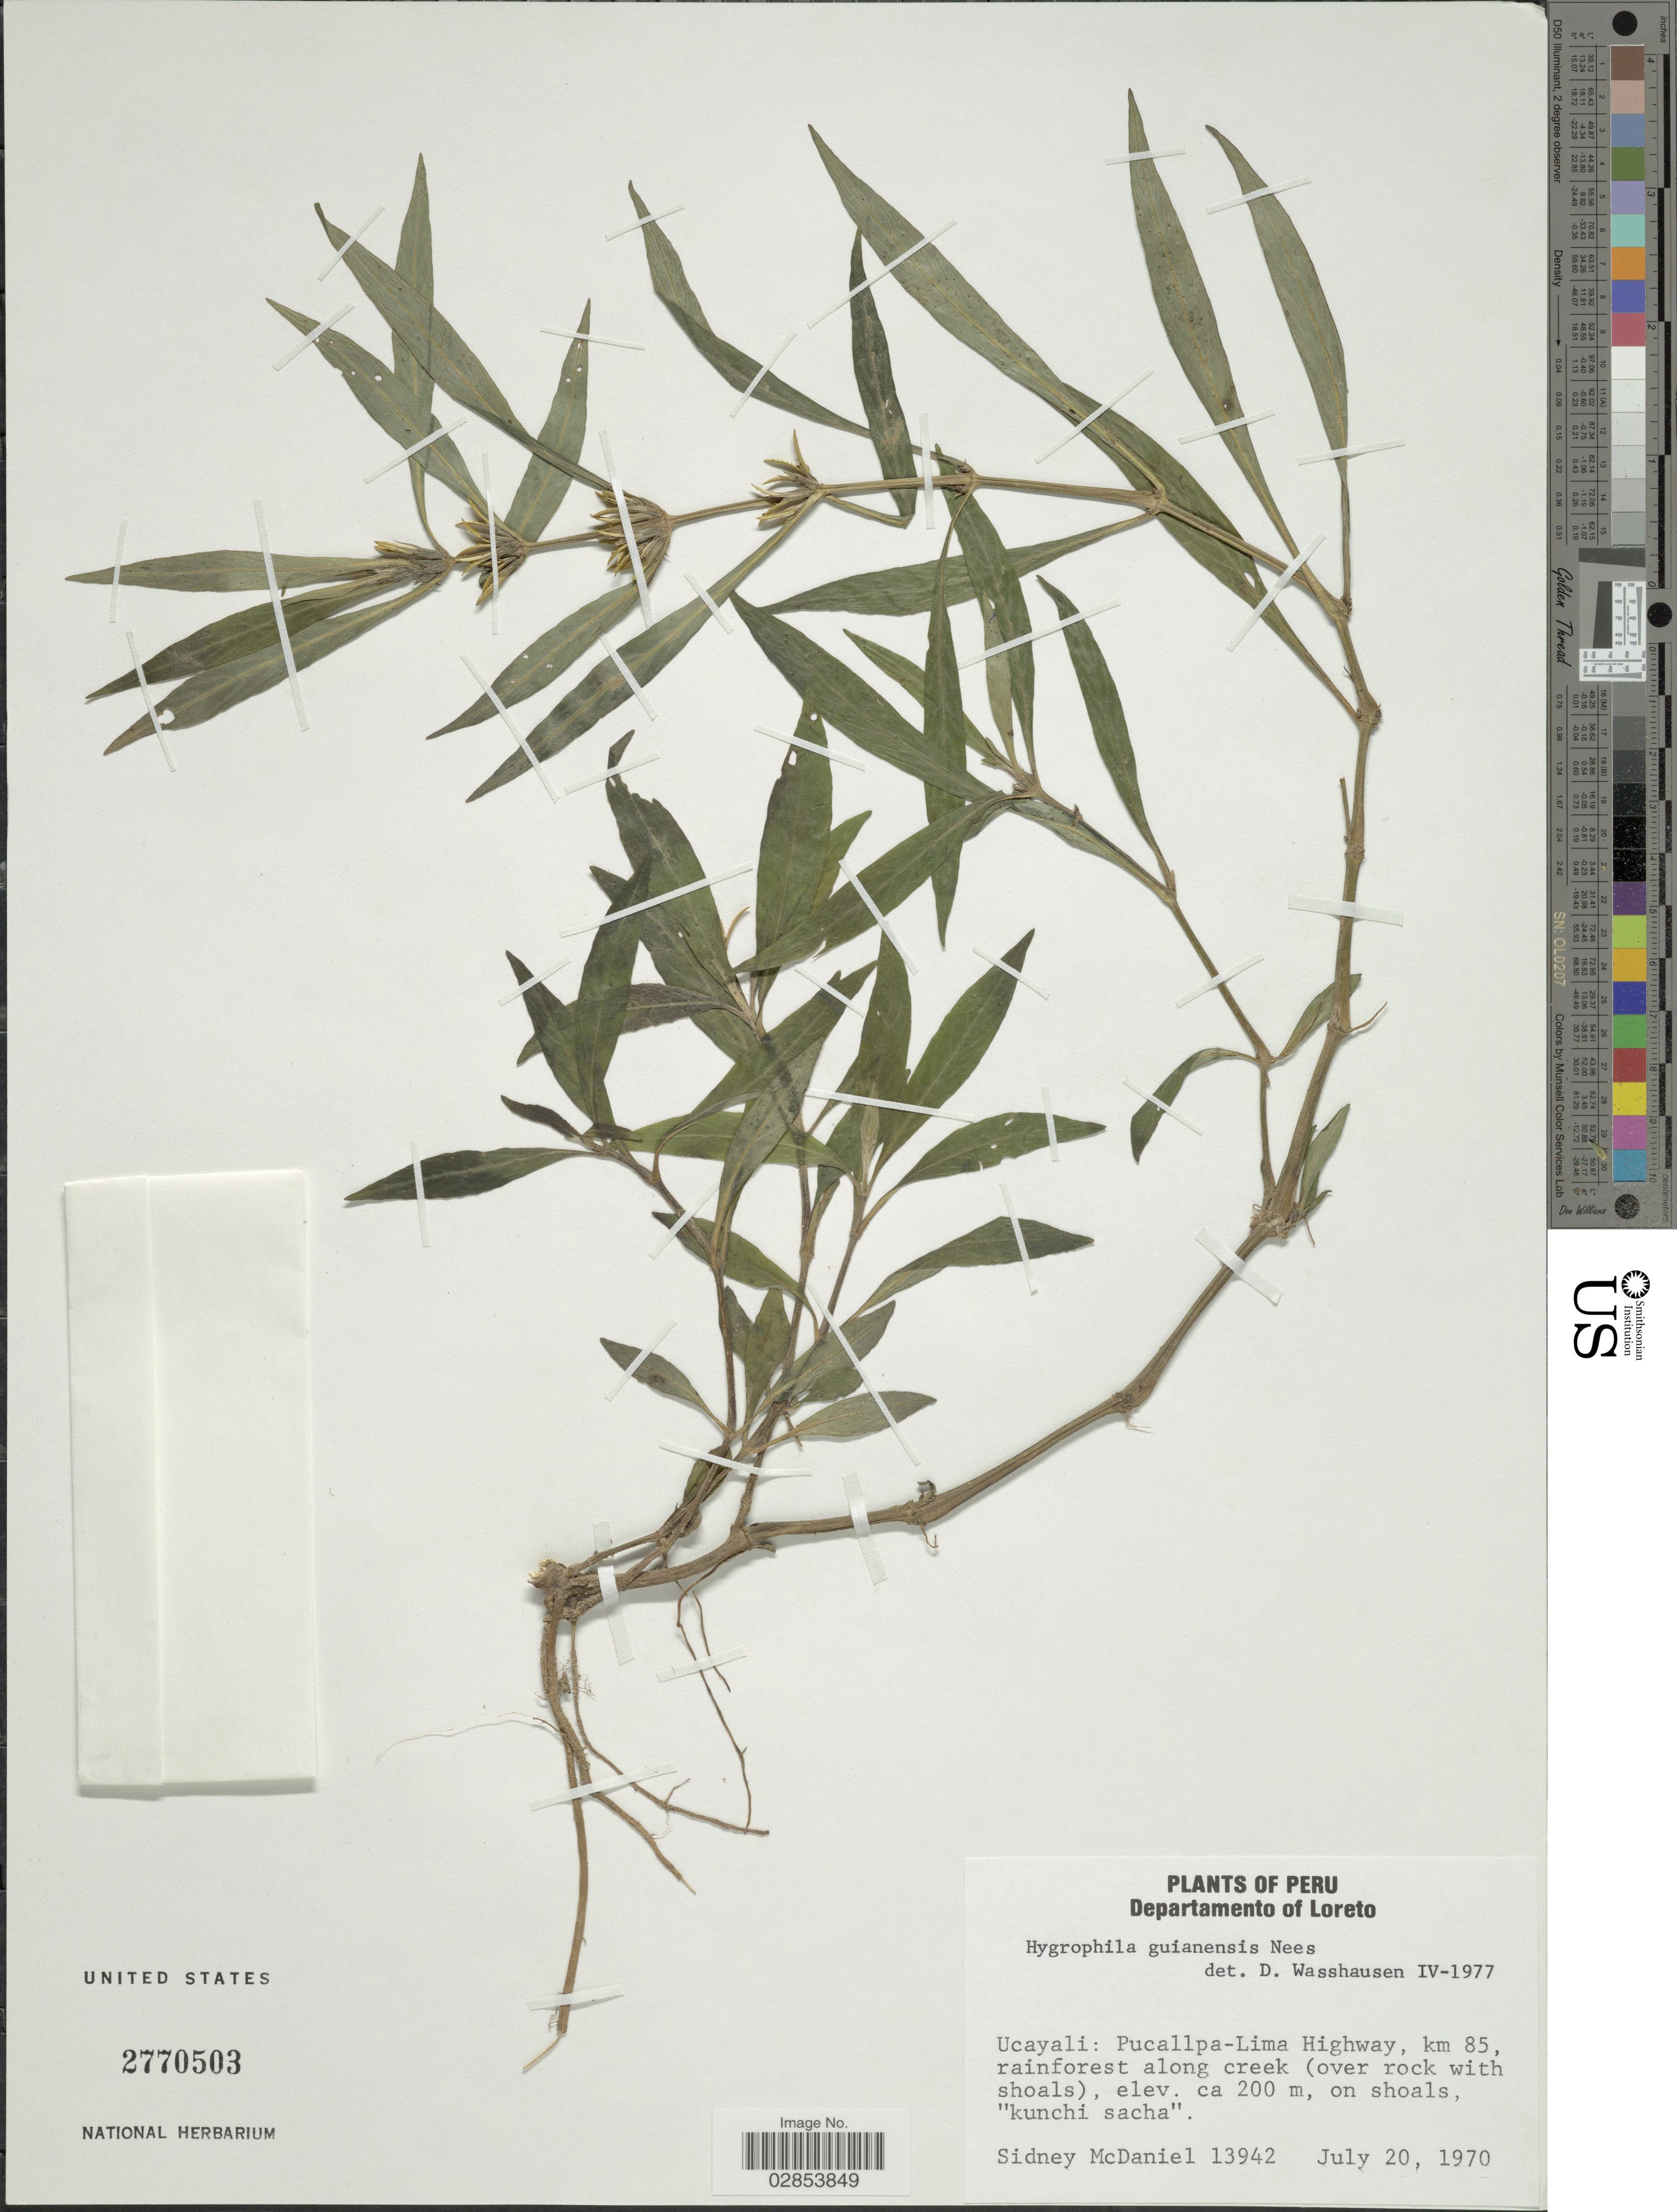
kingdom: Plantae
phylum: Tracheophyta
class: Magnoliopsida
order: Lamiales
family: Acanthaceae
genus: Hygrophila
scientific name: Hygrophila costata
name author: Nees & T. Nees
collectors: S. McDaniel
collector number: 13942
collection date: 1970-07-20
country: Peru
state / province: Loreto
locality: Ucayali: Pucallpa-Lima Highway, km 85, rainforest along creek.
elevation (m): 200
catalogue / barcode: US 2770503